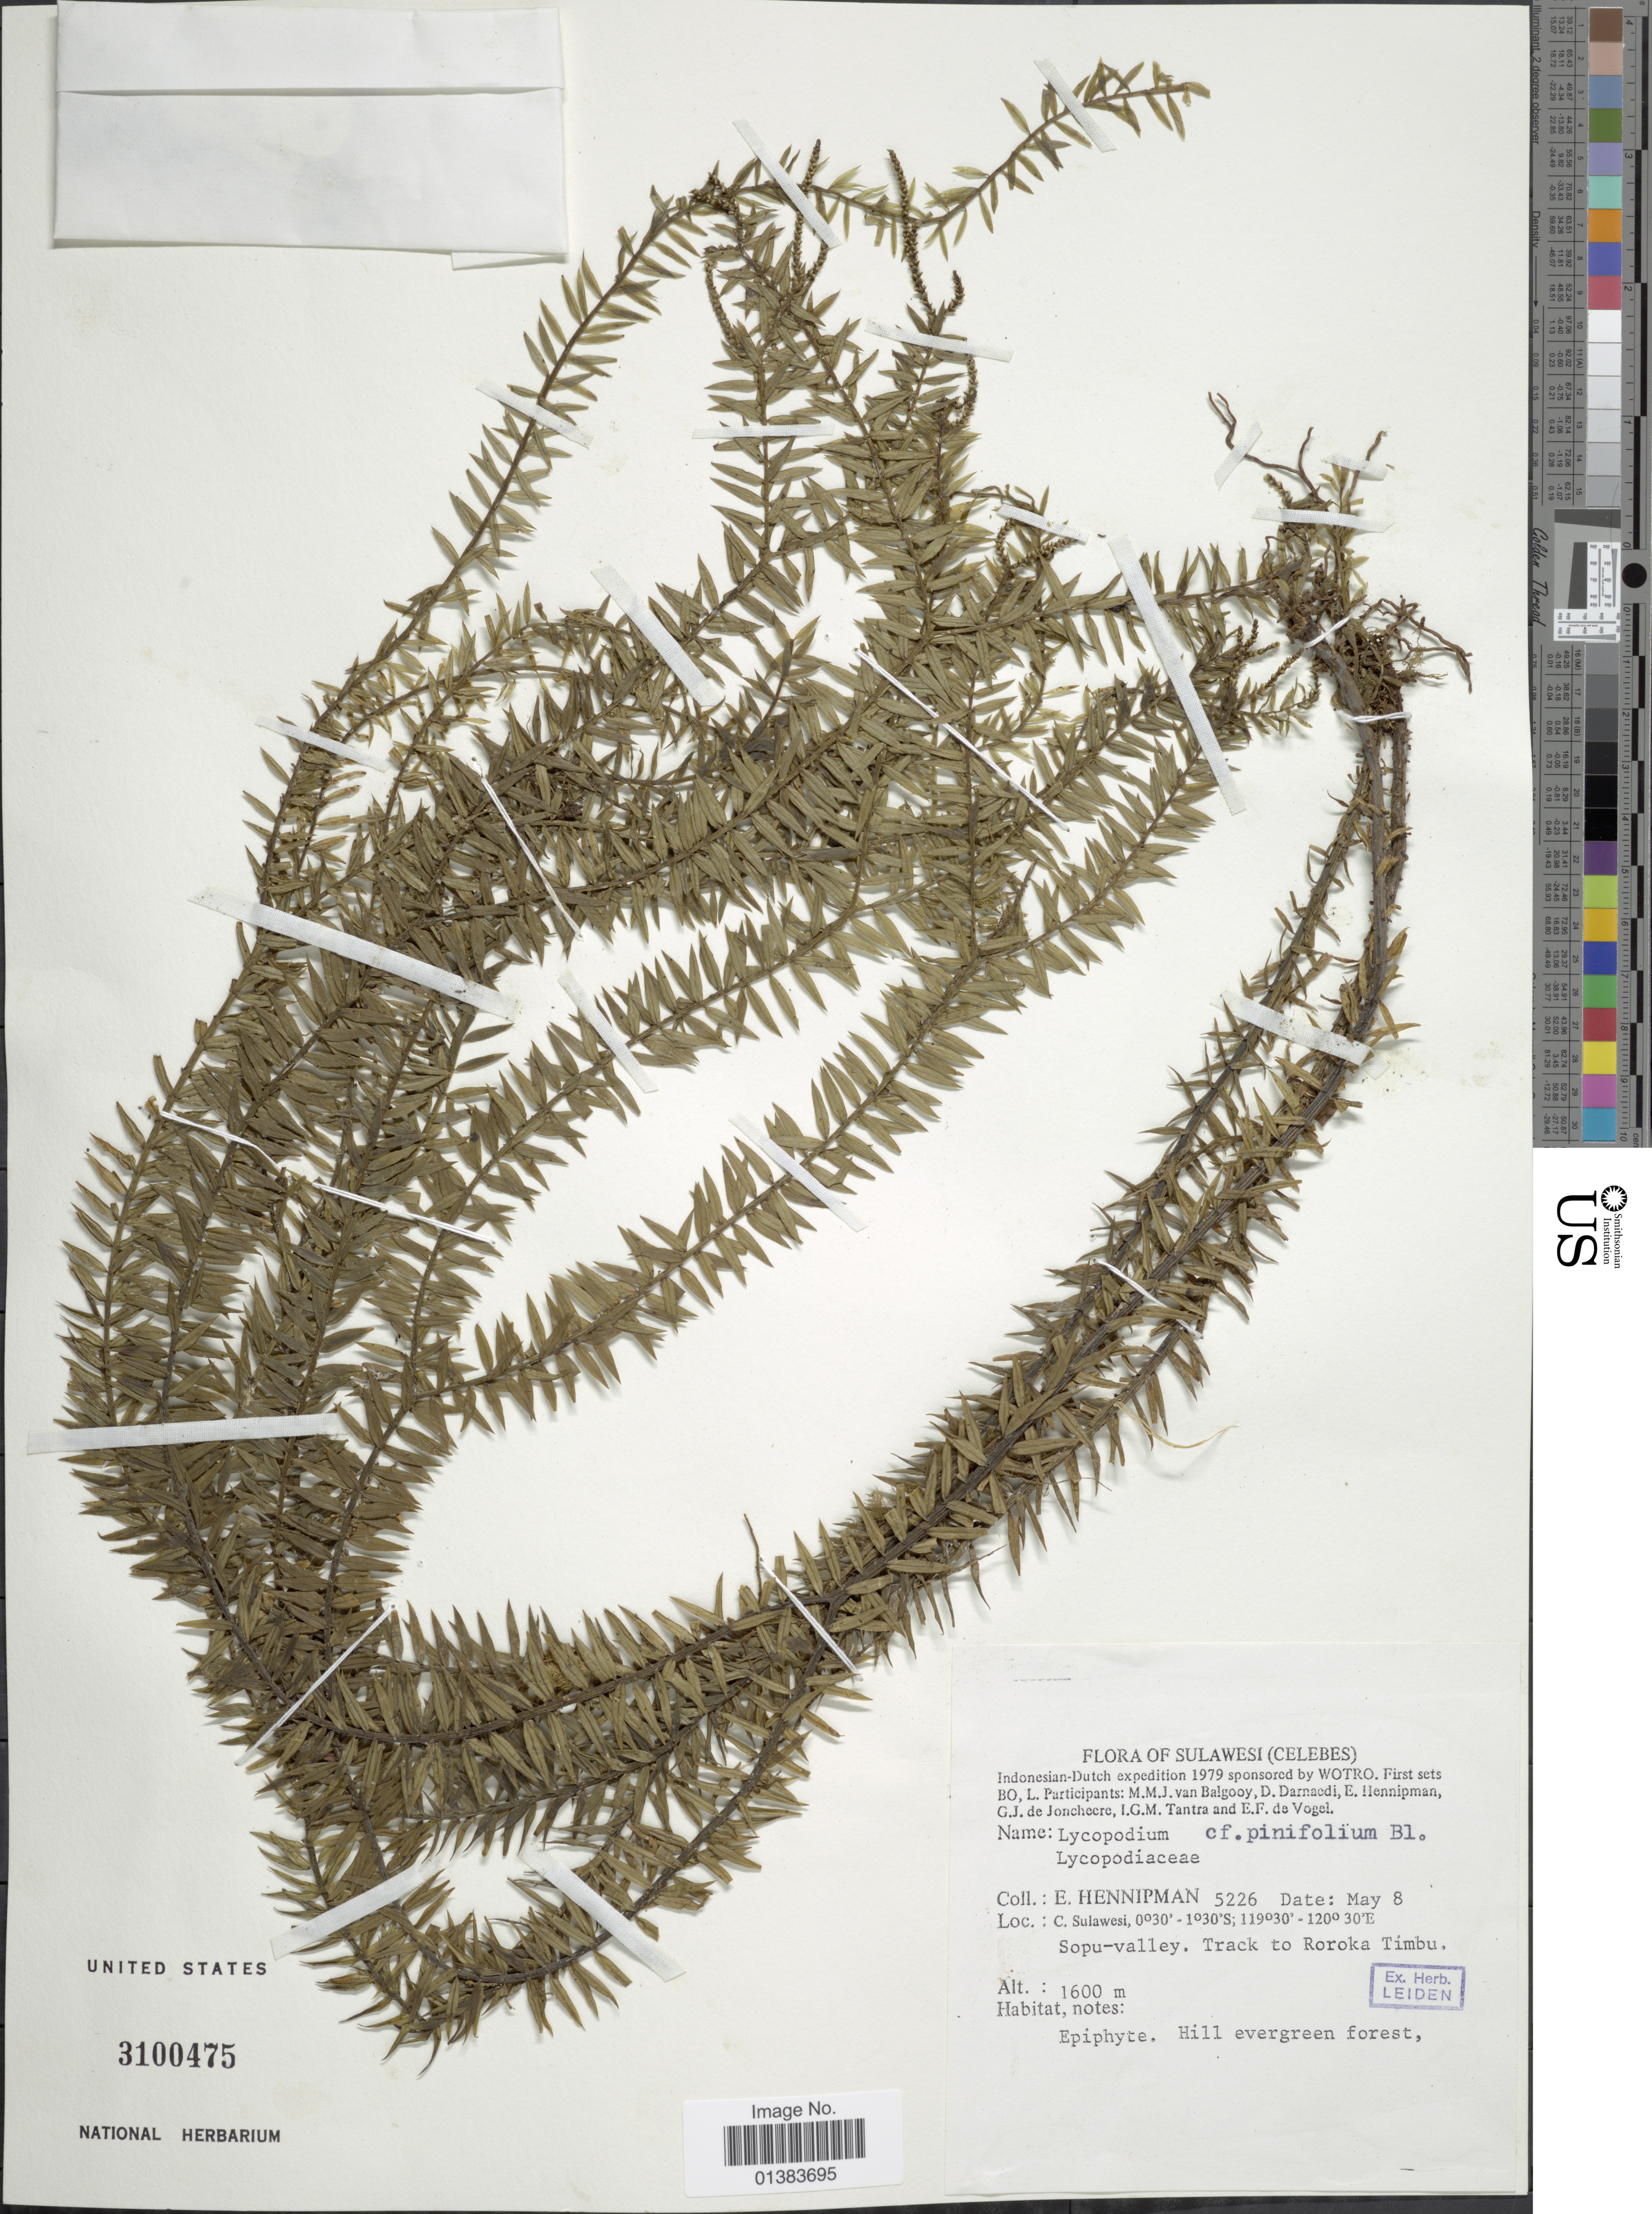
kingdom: Plantae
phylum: Tracheophyta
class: Lycopodiopsida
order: Lycopodiales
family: Lycopodiaceae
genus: Phlegmariurus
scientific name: Phlegmariurus sp.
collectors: E. Hennipman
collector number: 5226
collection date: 1979-05-08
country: Indonesia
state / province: Sulawesi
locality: (Celebes), C. Sulawesi. Sopu-valley. Track to Roroka Timbu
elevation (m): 1600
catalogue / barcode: US 3100475